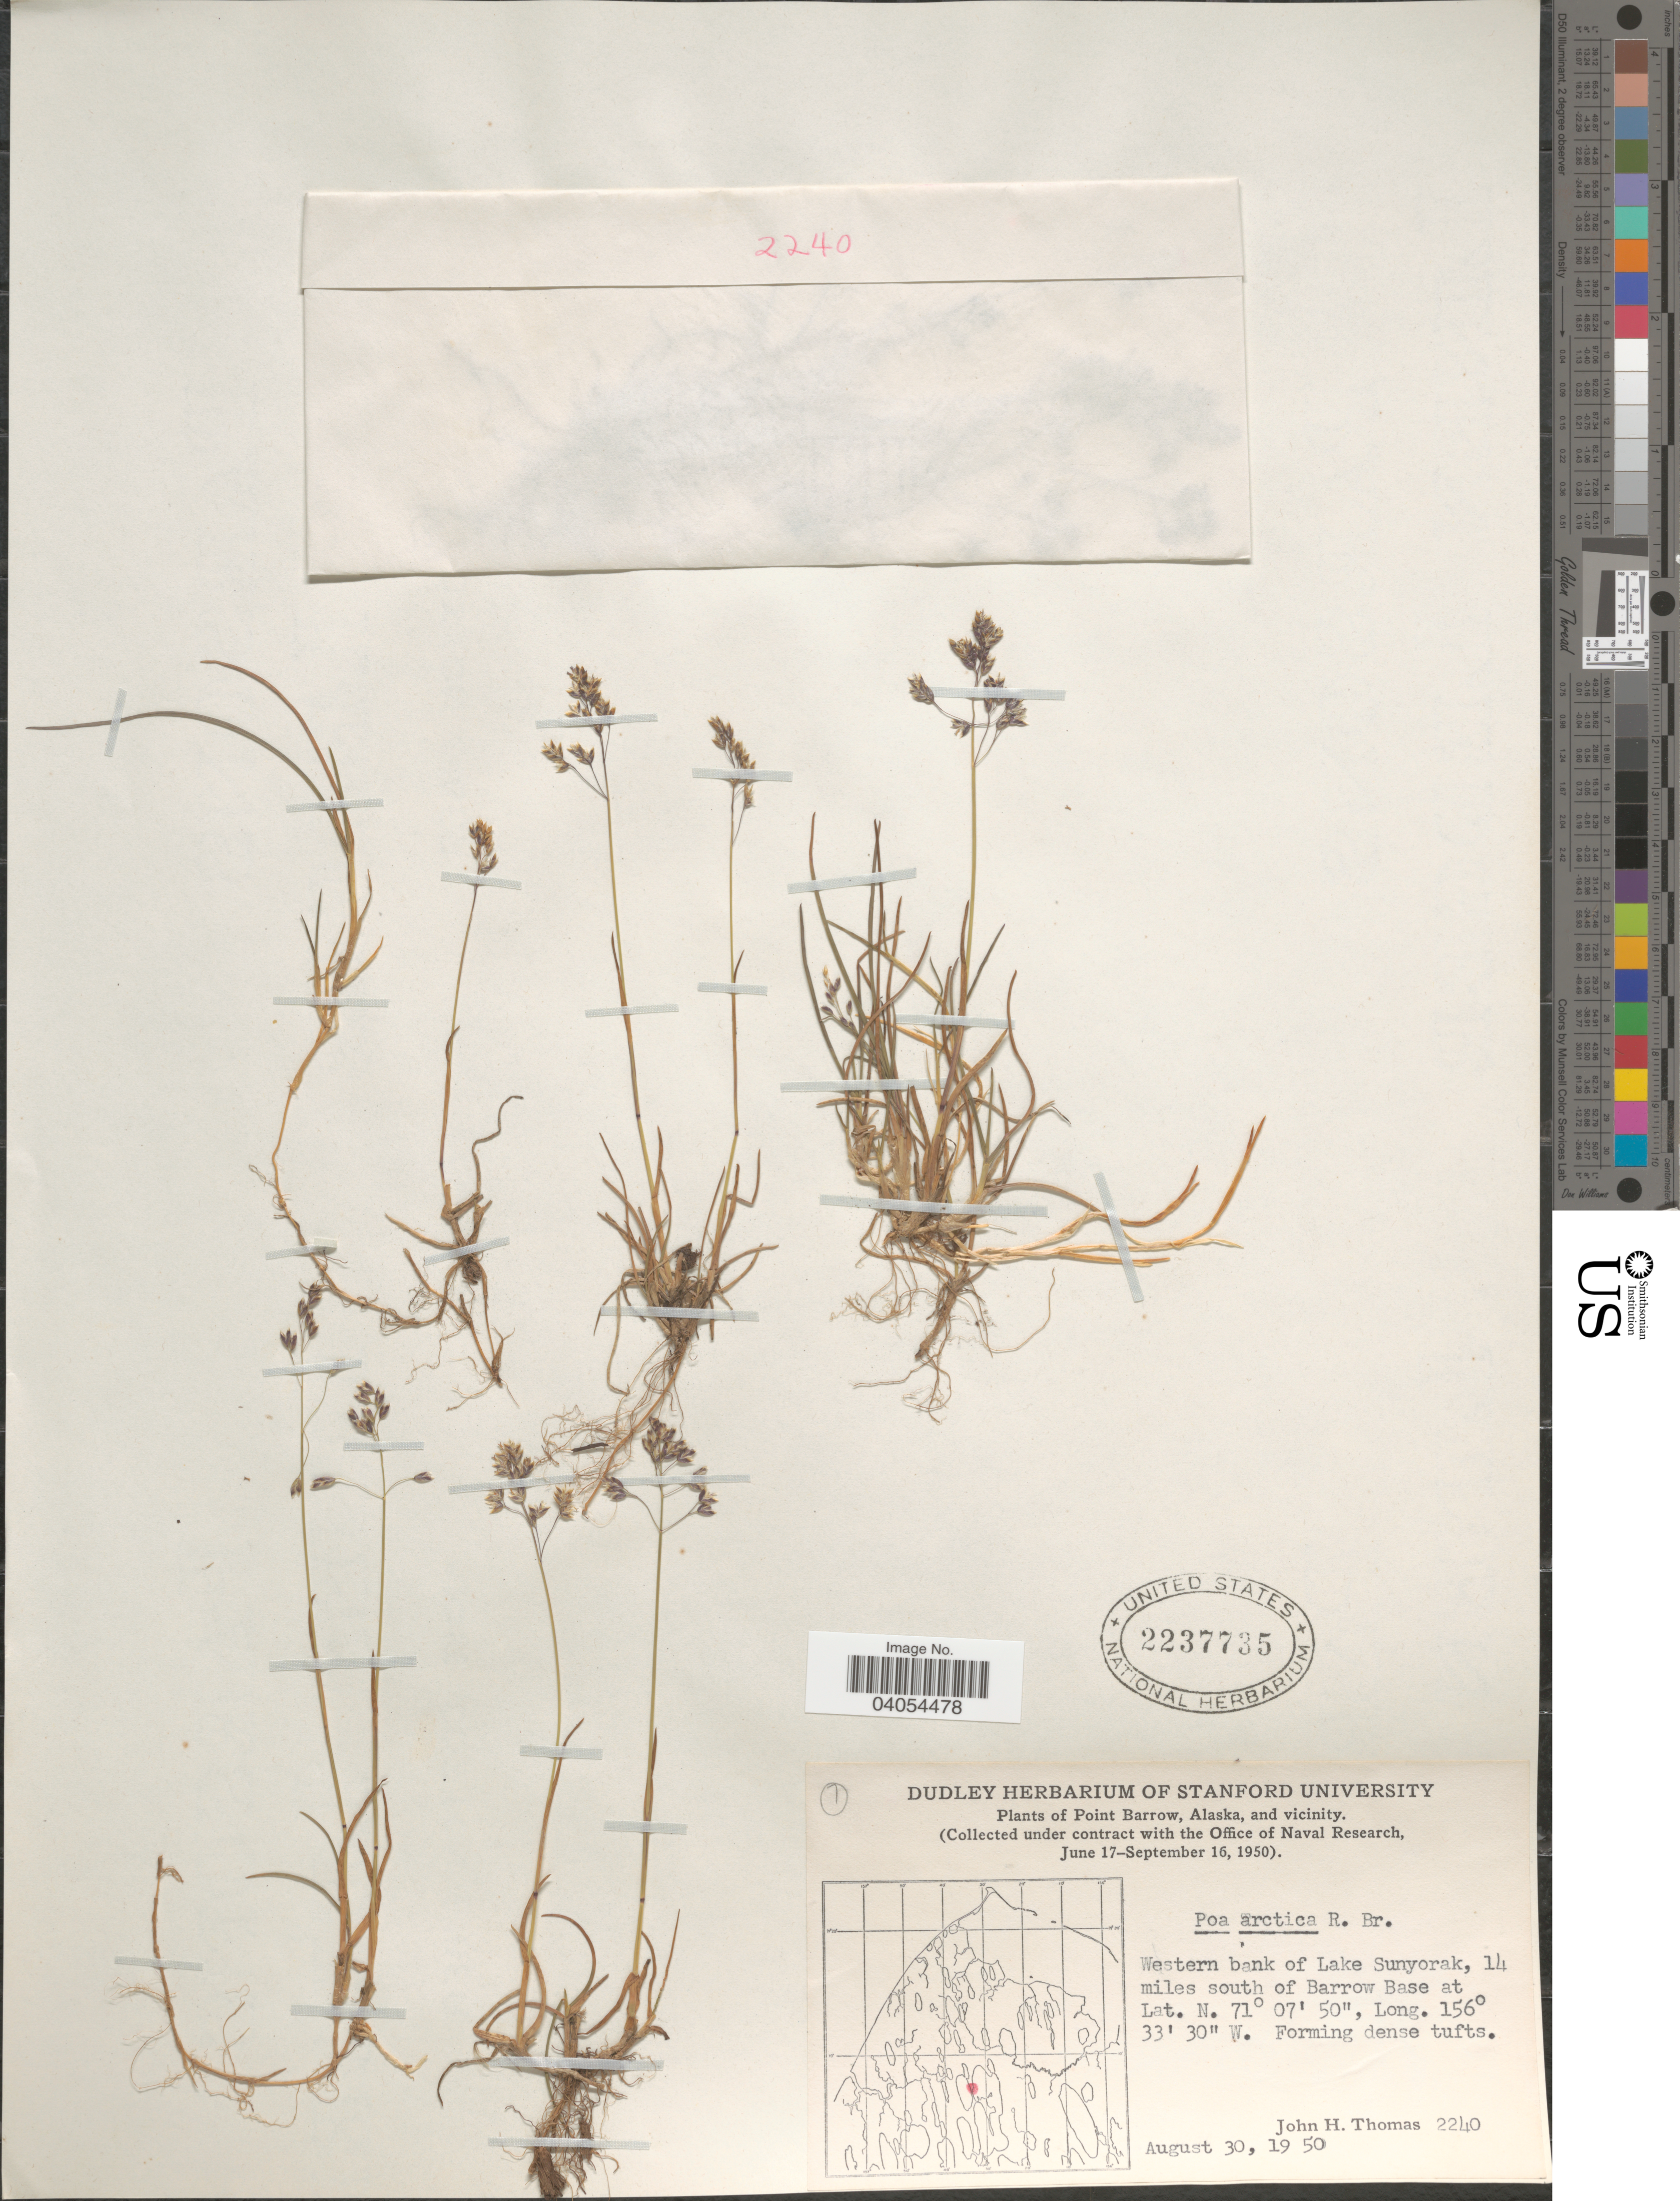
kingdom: Plantae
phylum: Tracheophyta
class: Liliopsida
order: Poales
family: Poaceae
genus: Poa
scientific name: Poa arctica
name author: R. Br.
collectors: J. H. Thomas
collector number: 2240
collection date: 1950-08-30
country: United States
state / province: Alaska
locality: Point Barrow, Alaska, and vicinity. Western bank of Lake Sunyorak, 14 miles south of Barrow Base.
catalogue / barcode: US 2237735